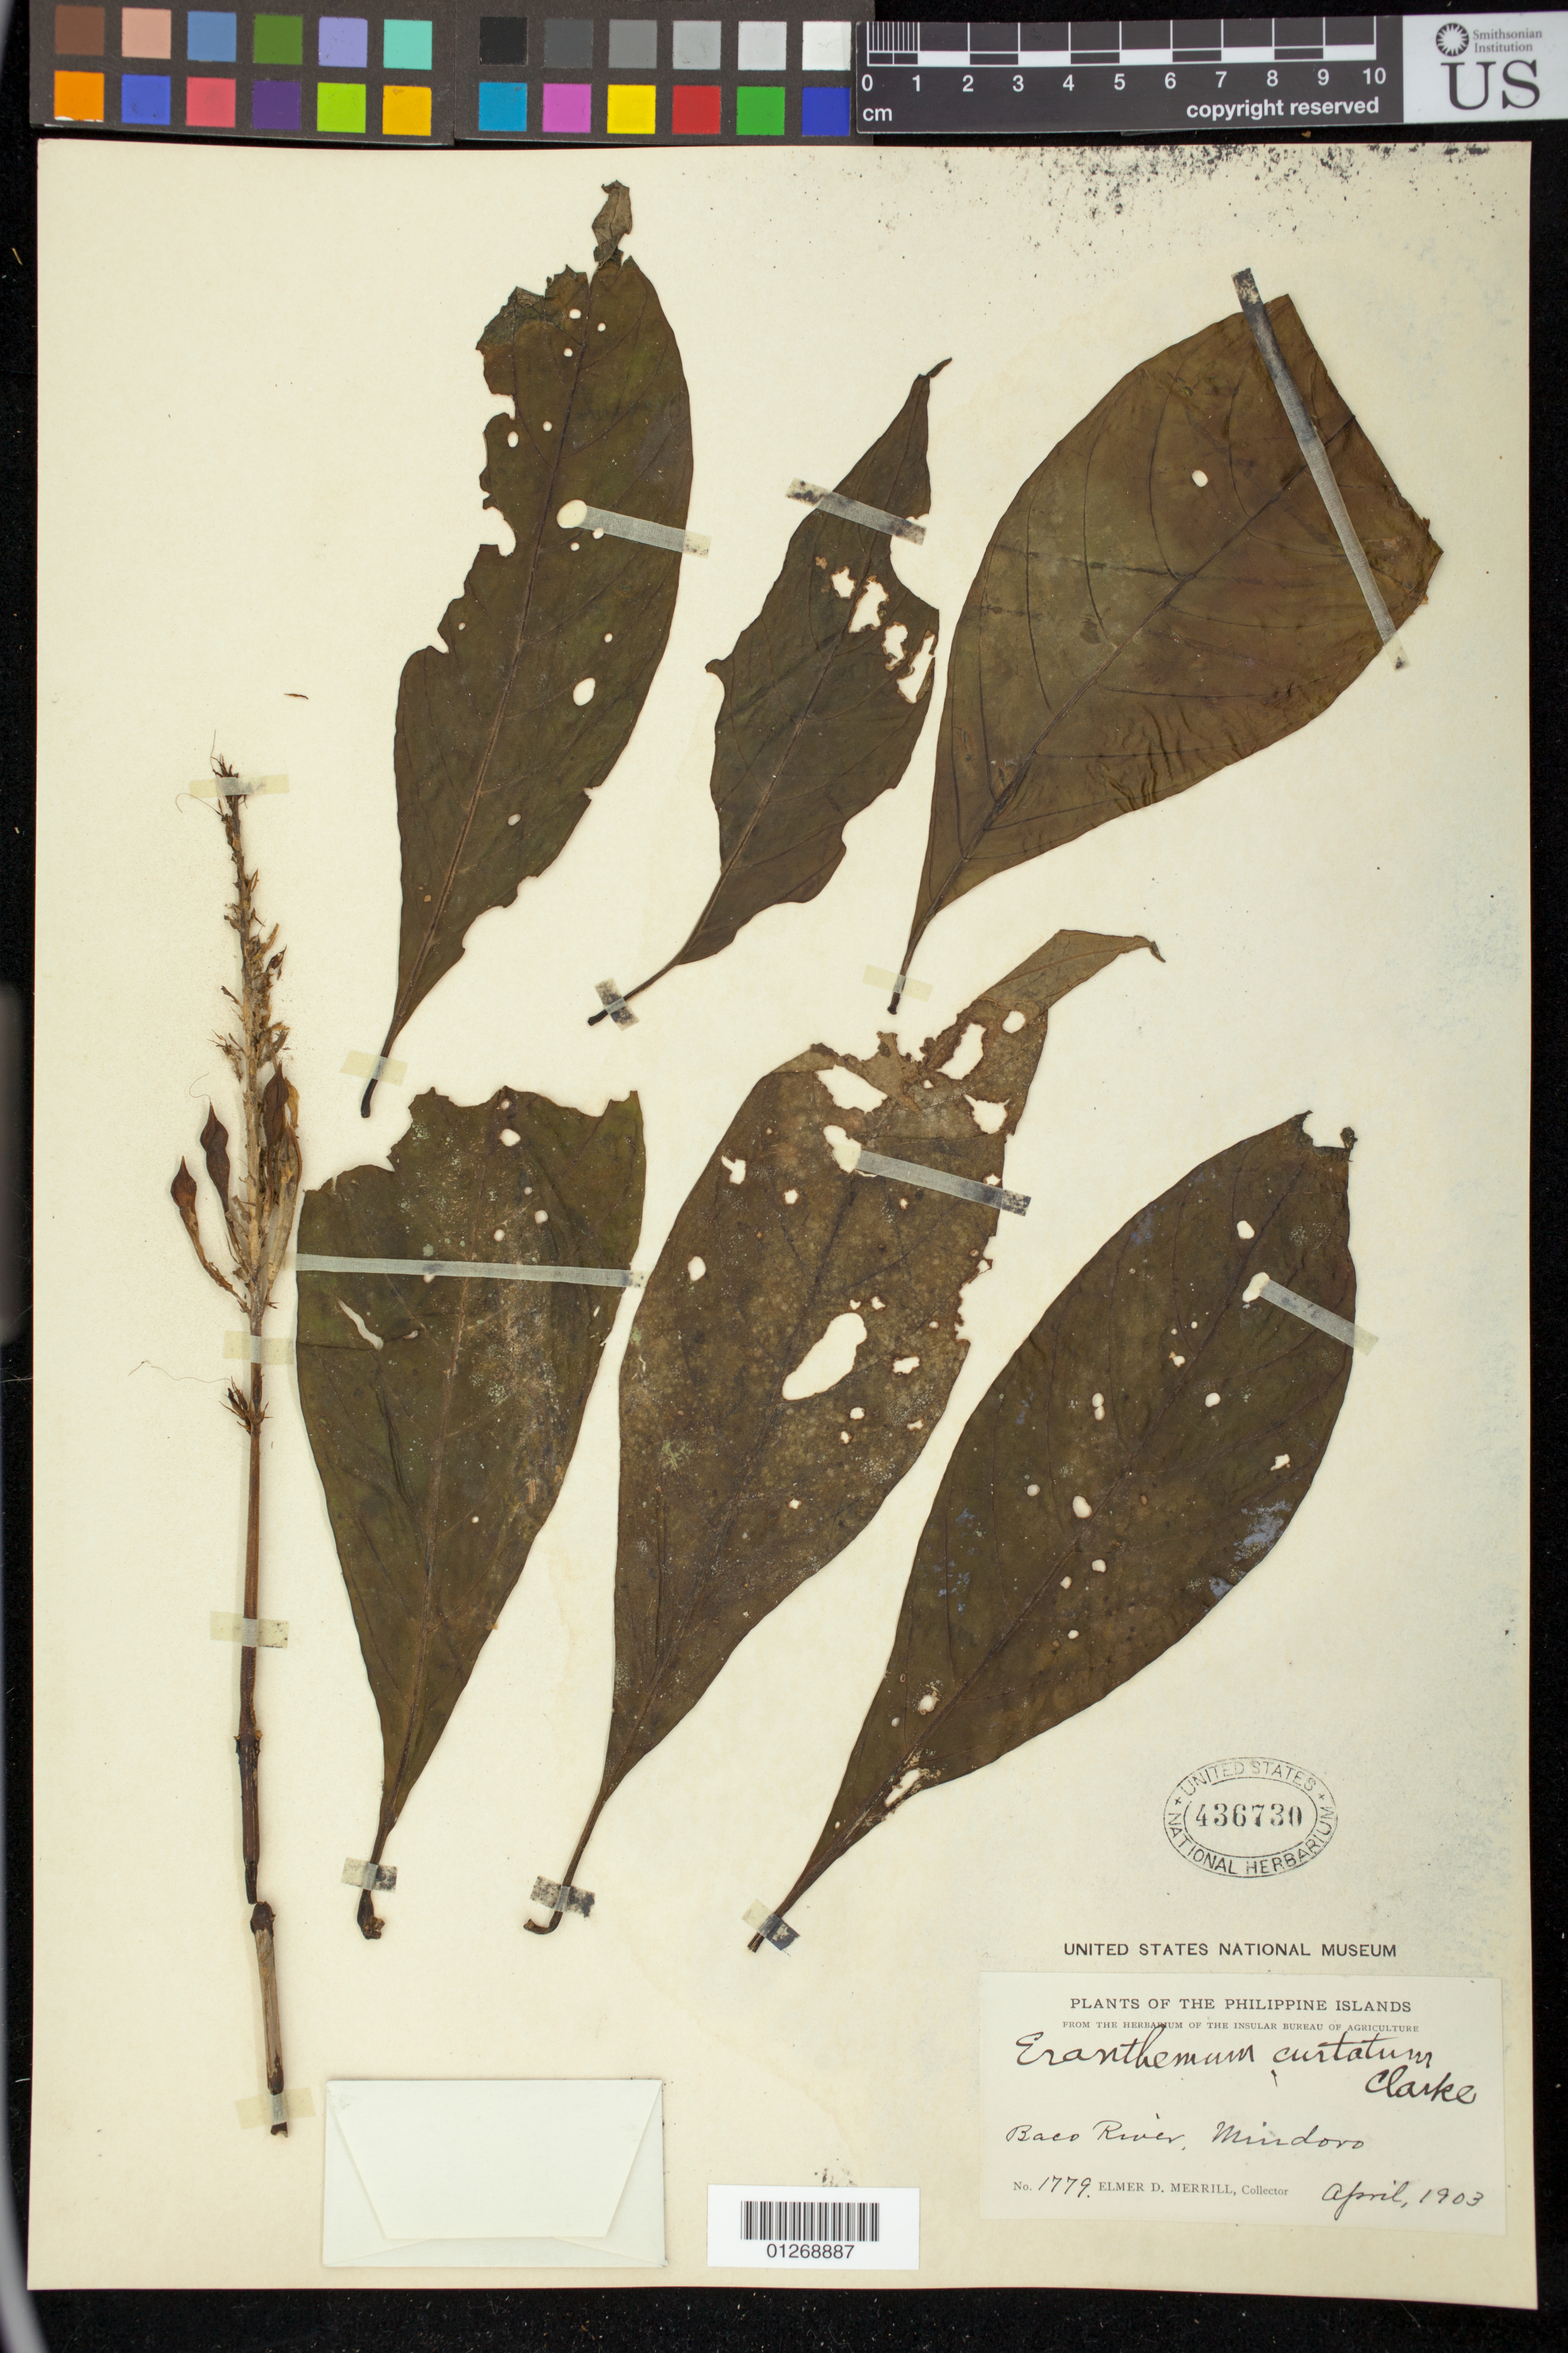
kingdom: Plantae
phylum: Tracheophyta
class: Magnoliopsida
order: Lamiales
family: Acanthaceae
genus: Eranthemum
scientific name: Eranthemum curtatum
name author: C.B. Clarke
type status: Isosyntype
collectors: E. D. Merrill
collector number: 1779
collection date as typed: Apr 1903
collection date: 1903-04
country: Philippines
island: Mindoro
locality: Baco River, Mindoro.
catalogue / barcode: US 436730